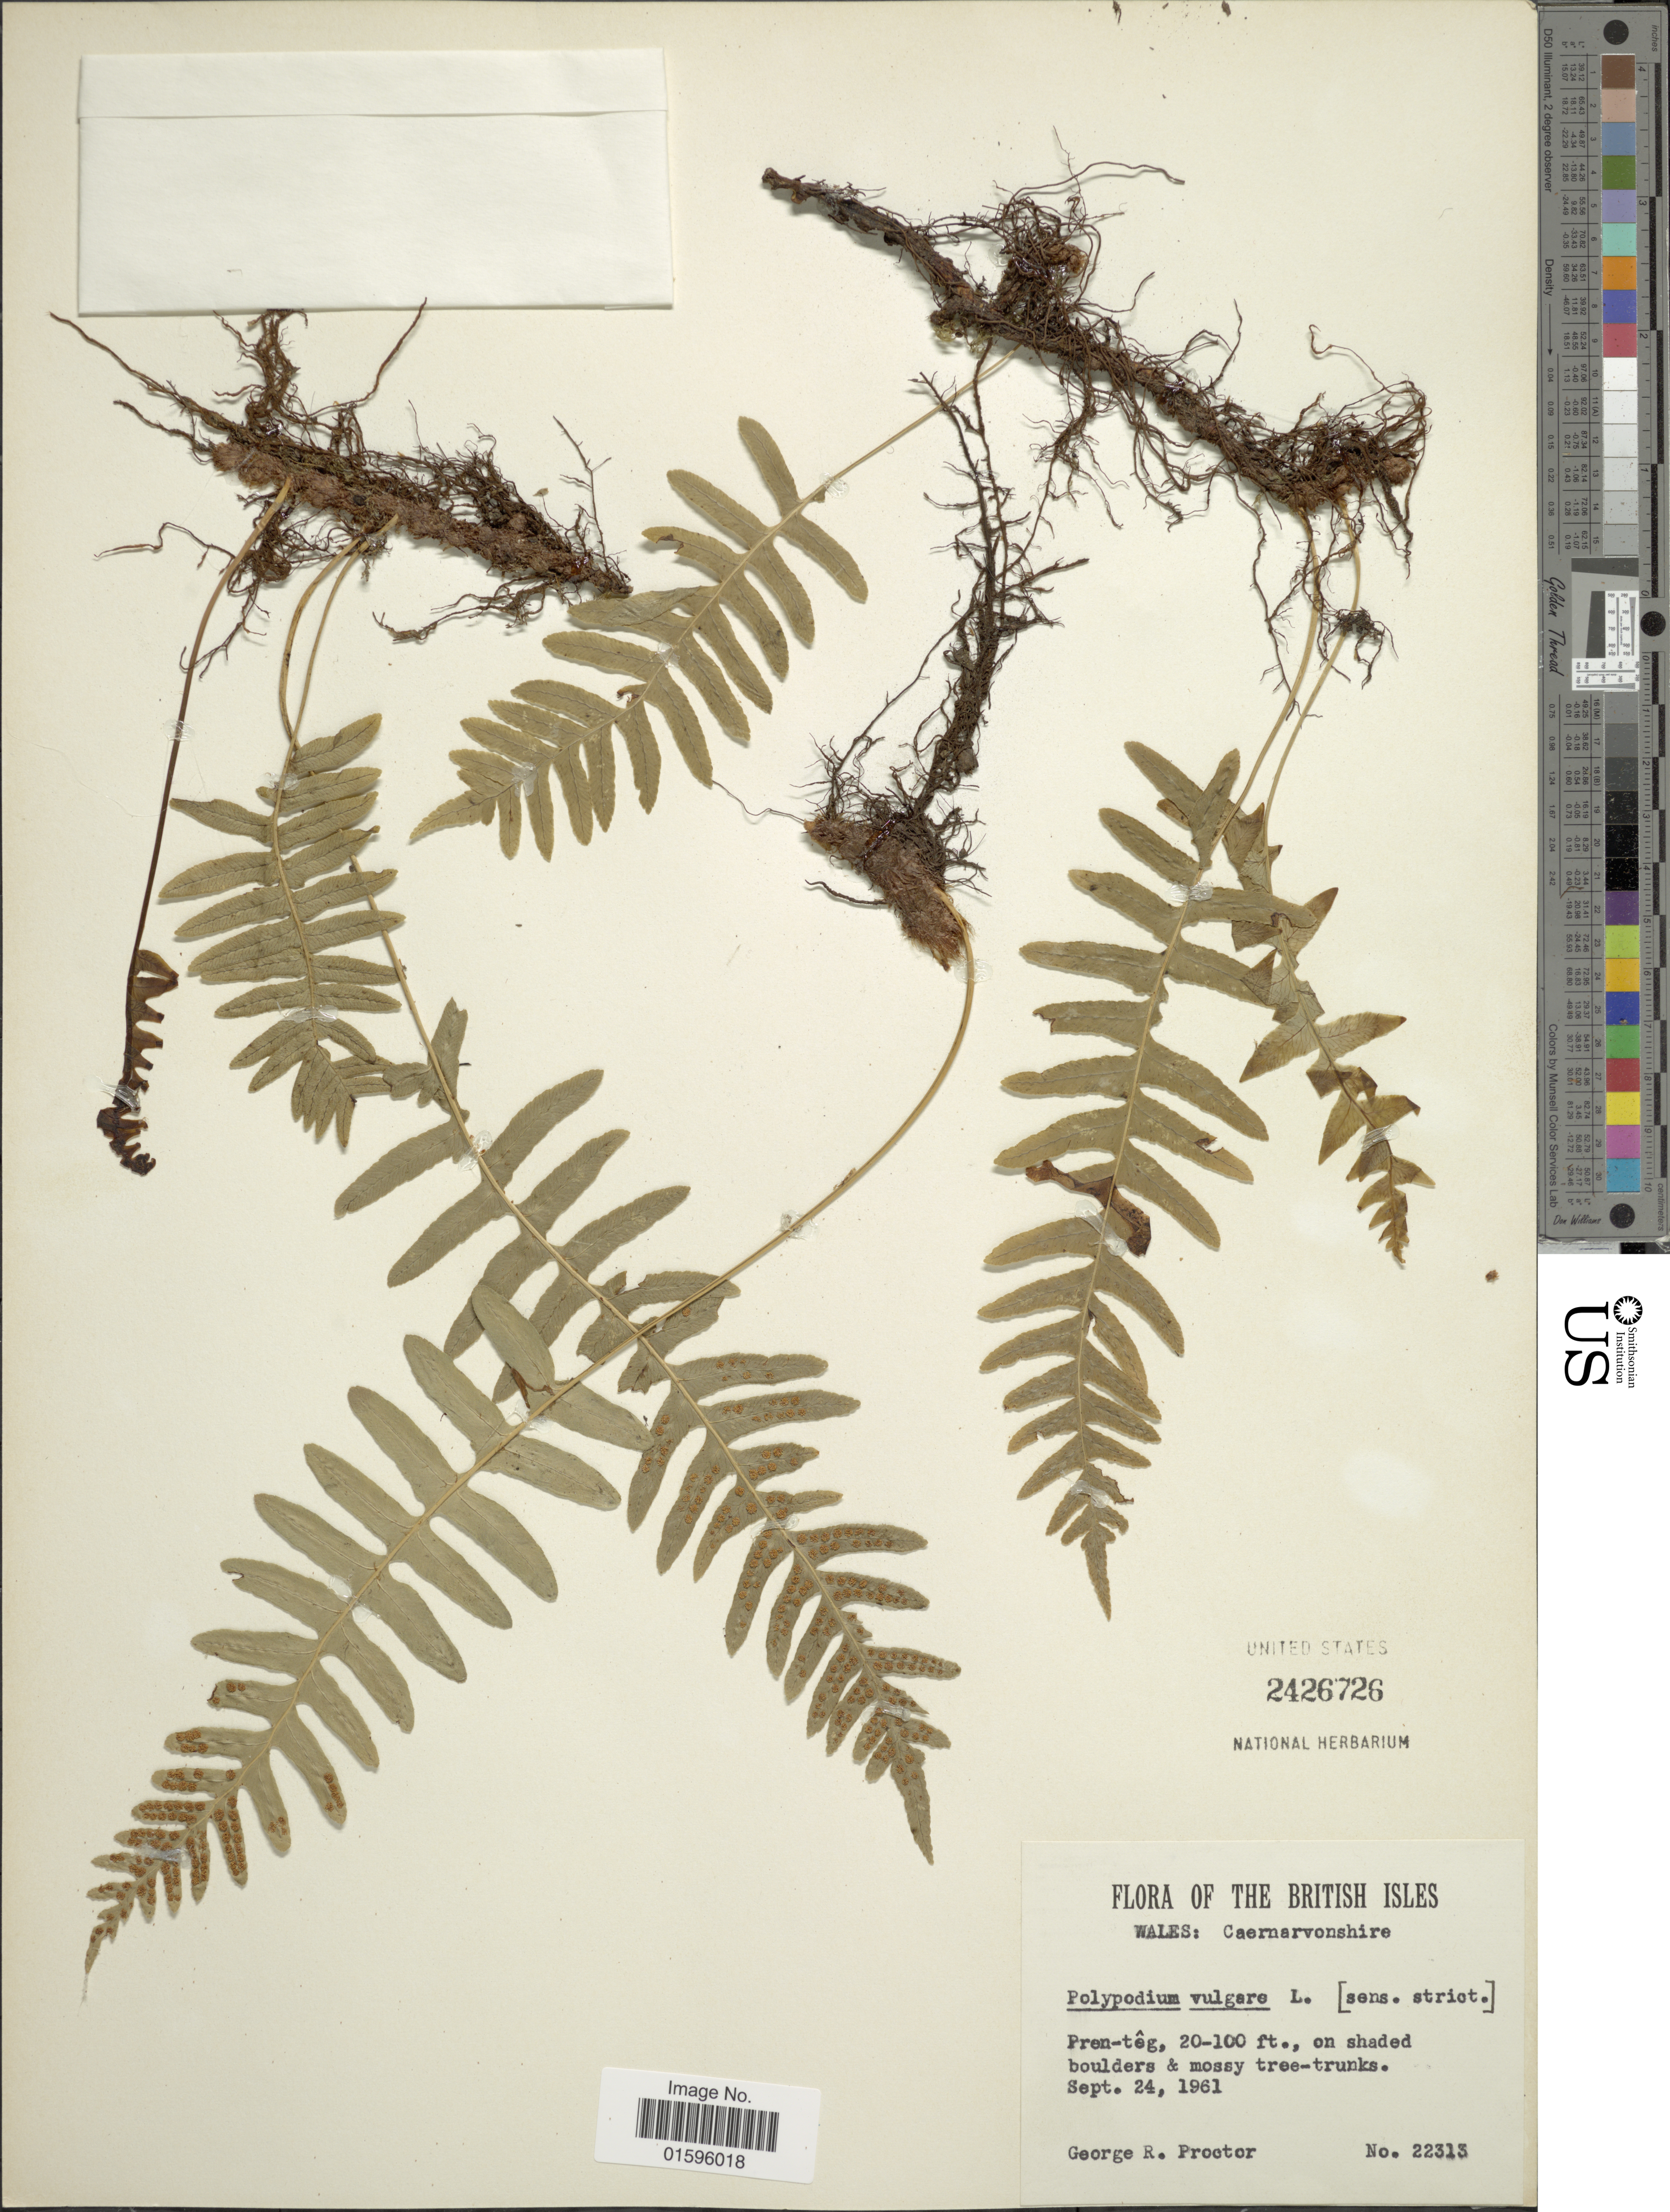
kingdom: Plantae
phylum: Tracheophyta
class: Polypodiopsida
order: Polypodiales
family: Polypodiaceae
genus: Polypodium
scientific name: Polypodium vulgare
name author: L.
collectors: G. R. Proctor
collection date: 1961-09-24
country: United Kingdom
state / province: Wales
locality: British Isles, Wales: Caernarvonshire, Pren-teg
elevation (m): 6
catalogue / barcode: US 2426726